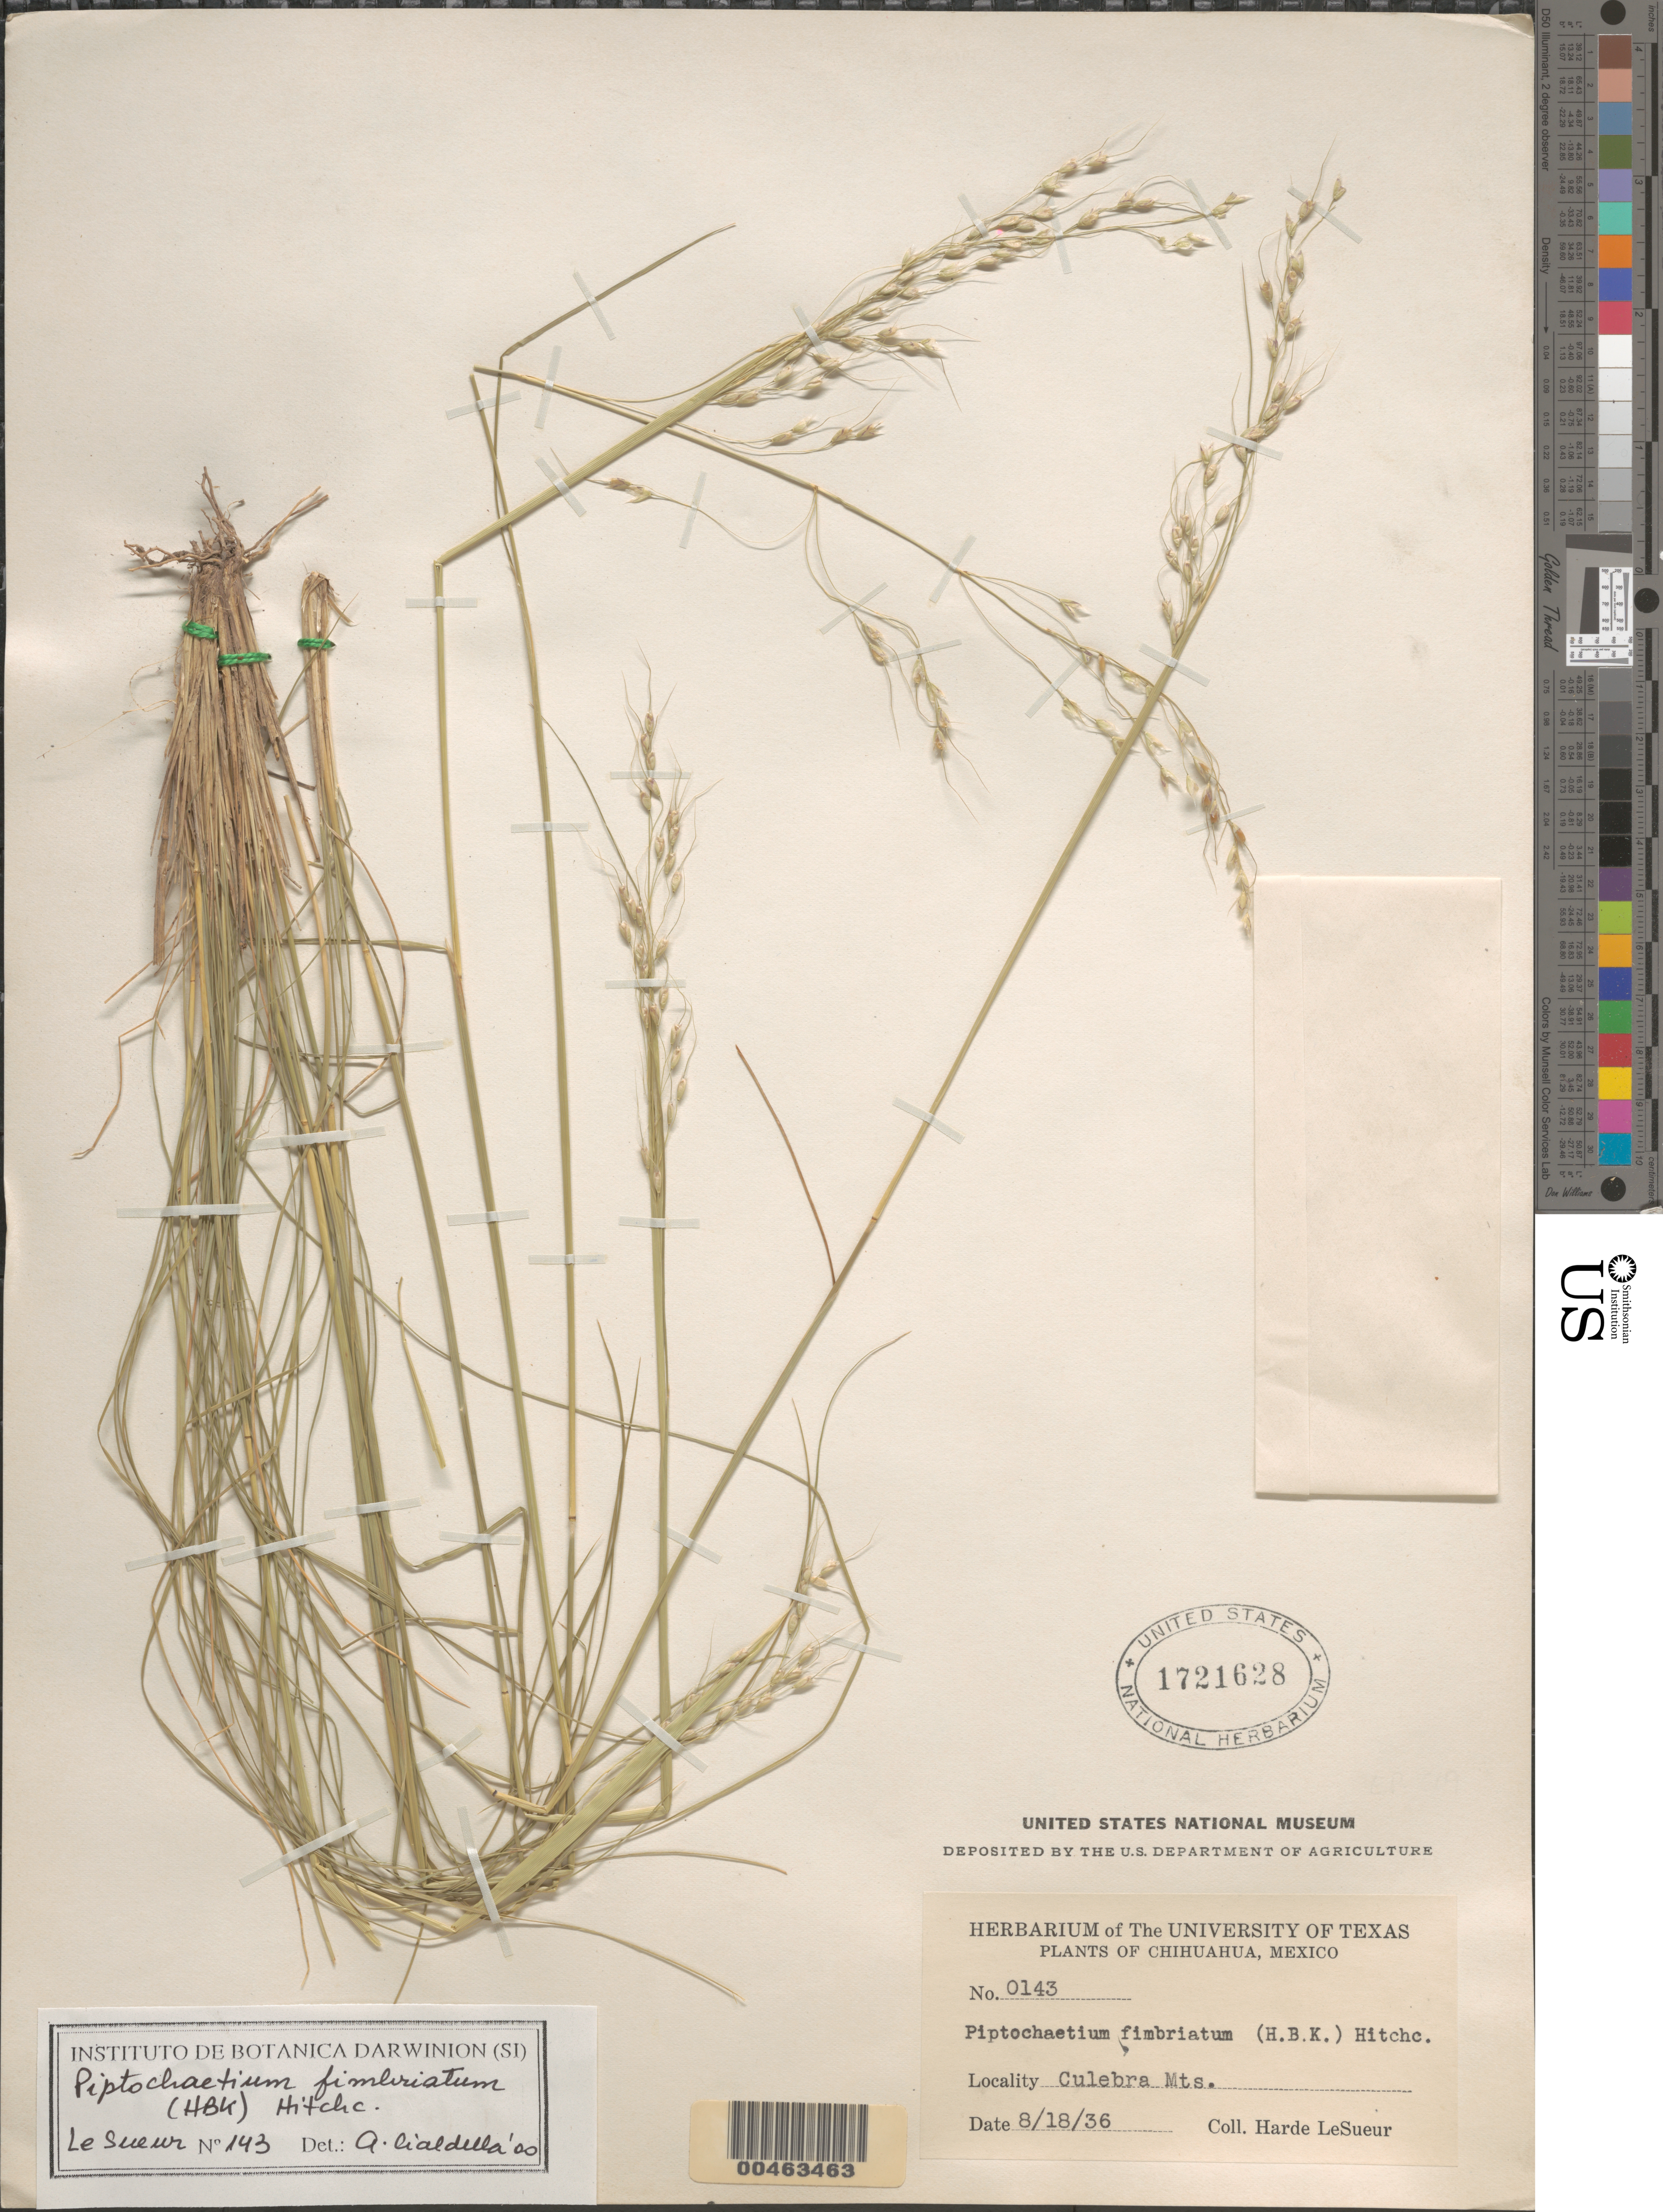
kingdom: Plantae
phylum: Tracheophyta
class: Liliopsida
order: Poales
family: Poaceae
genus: Piptochaetium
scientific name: Piptochaetium fimbriatum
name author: (Kunth) Hitchc.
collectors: D. H. LeSueur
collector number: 0143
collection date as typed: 18 Aug 1936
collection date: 1936-08-18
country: Mexico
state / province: Chihuahua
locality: Culebra Mtns.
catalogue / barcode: US 1721628